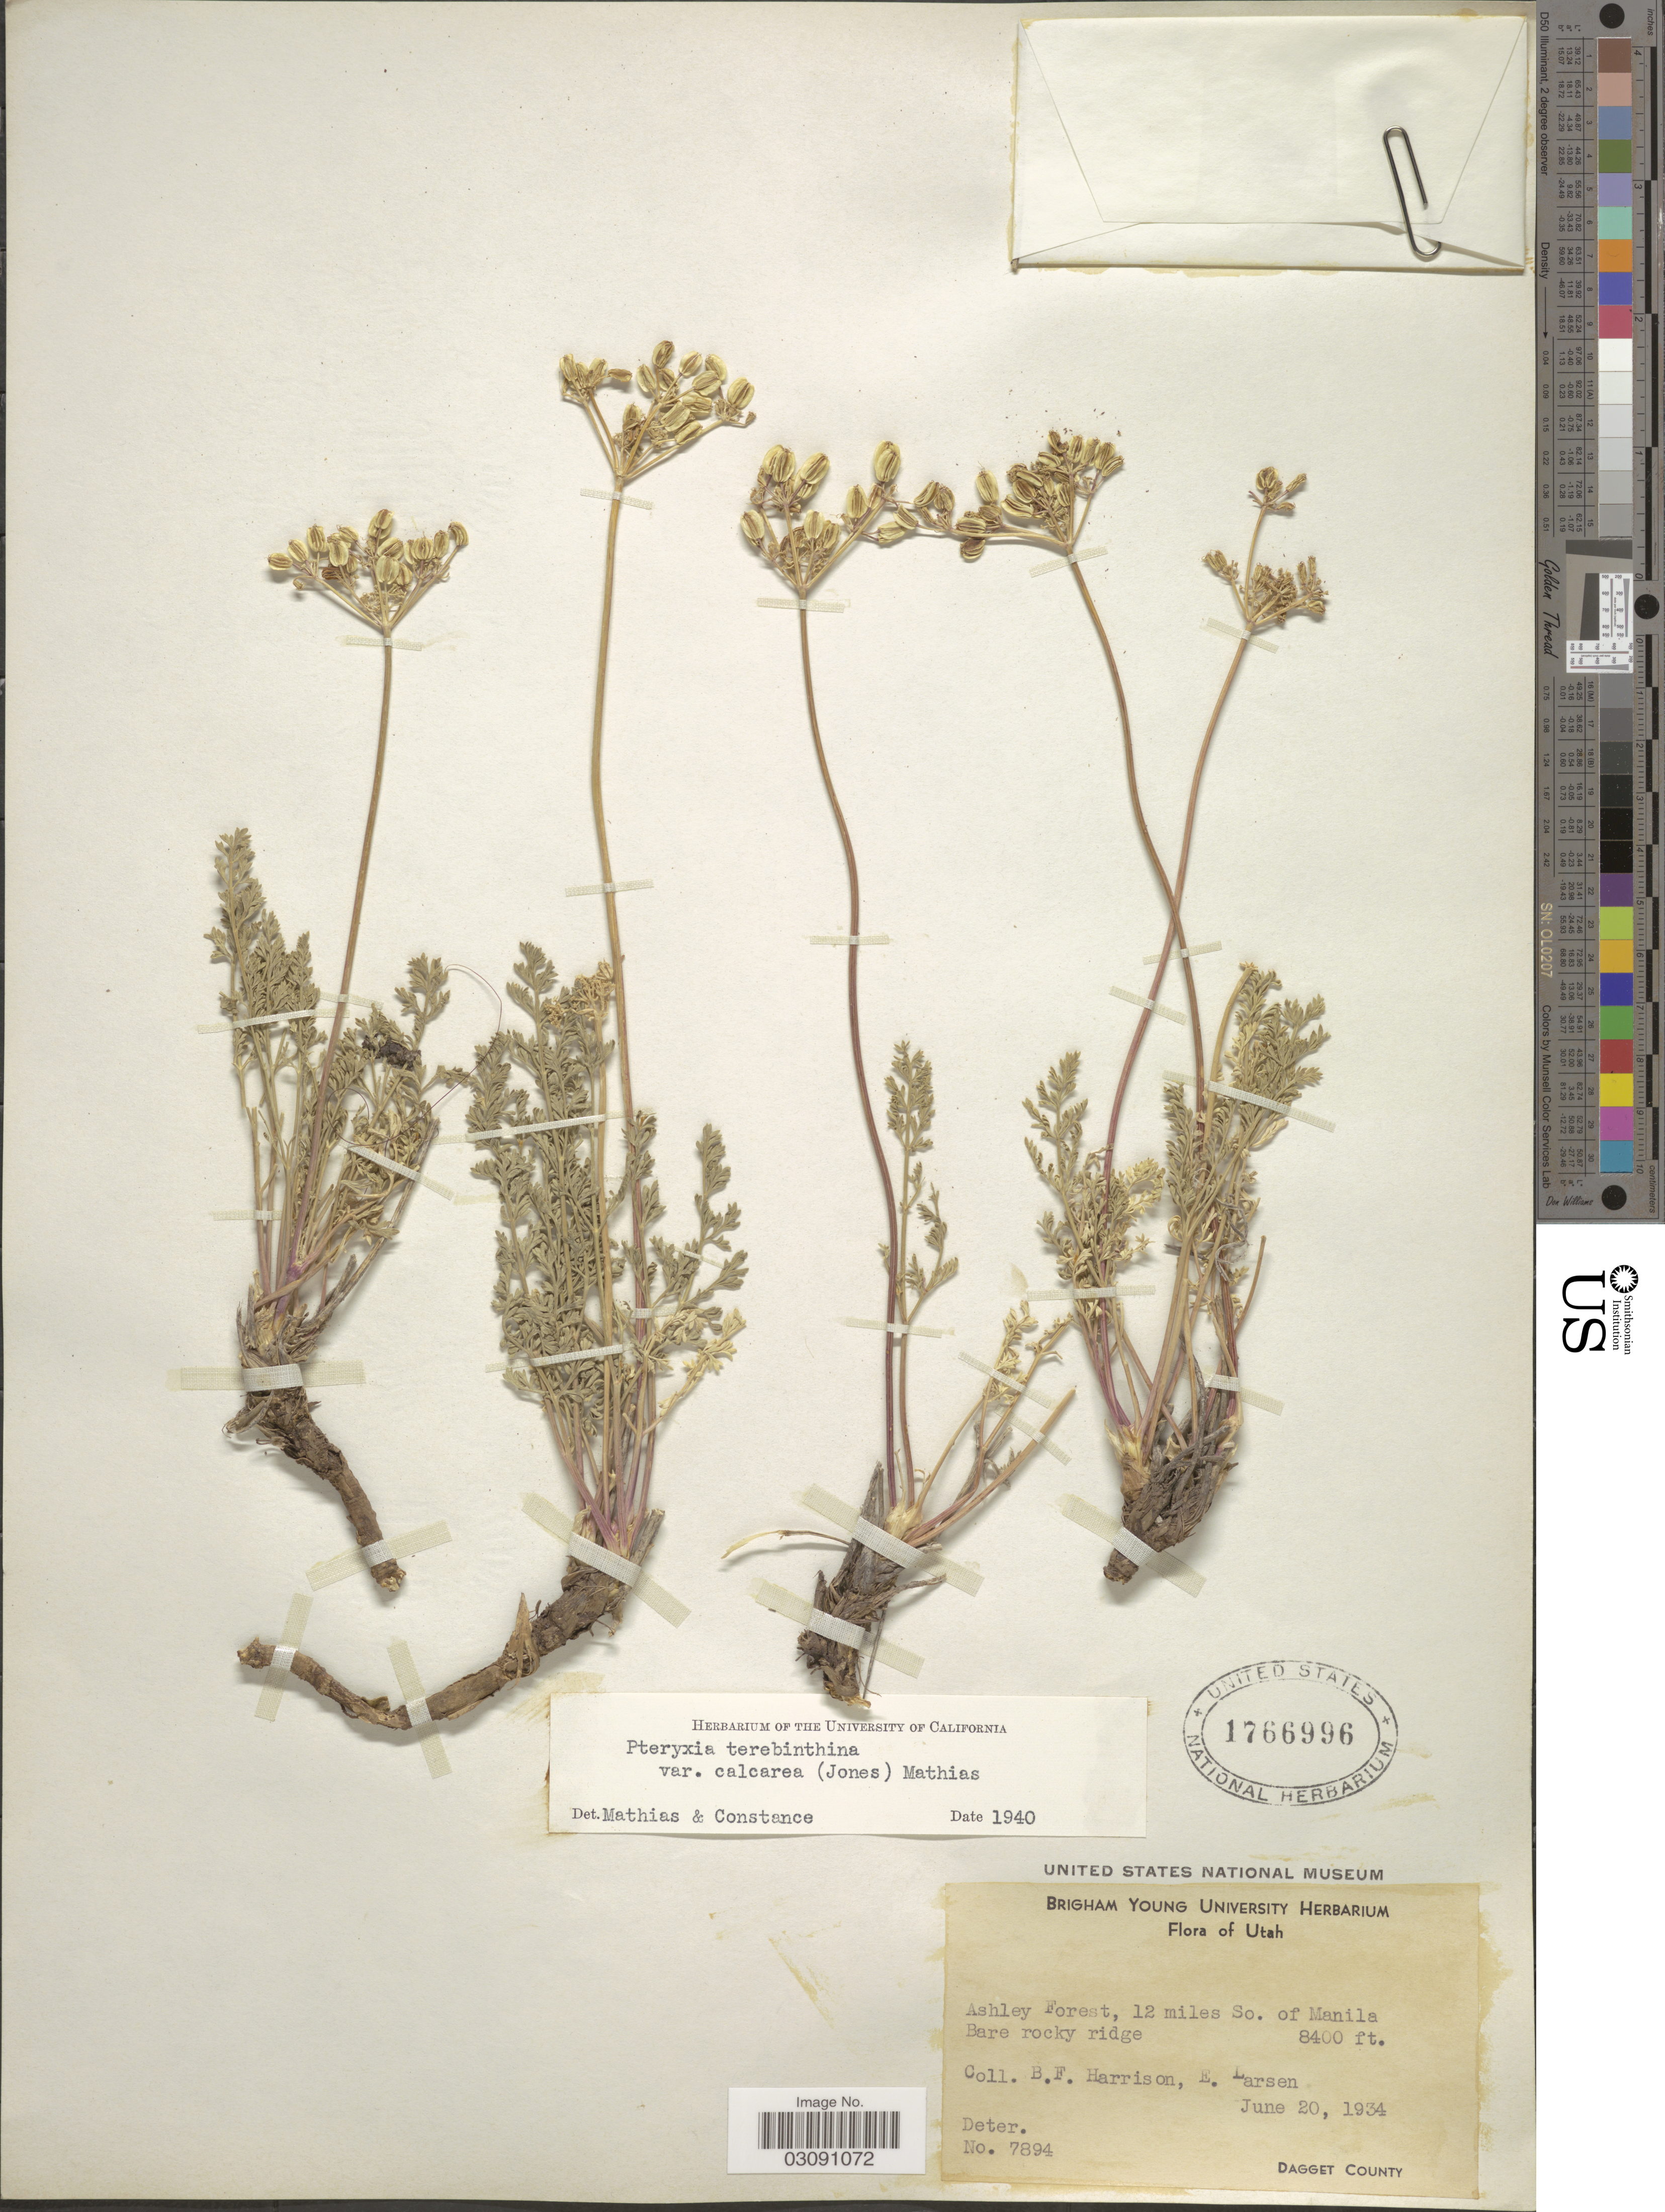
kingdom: Plantae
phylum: Tracheophyta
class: Magnoliopsida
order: Apiales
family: Apiaceae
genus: Pteryxia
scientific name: Pteryxia terebinthina var. calcarea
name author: (M.E. Jones) Mathias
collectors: B. F. Harrison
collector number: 7894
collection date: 1934-06-20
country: United States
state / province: Utah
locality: Ashley Forest, 12 miles So. of Manila Bare rocky ridge. Dagget County.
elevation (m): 2560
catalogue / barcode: US 1766996